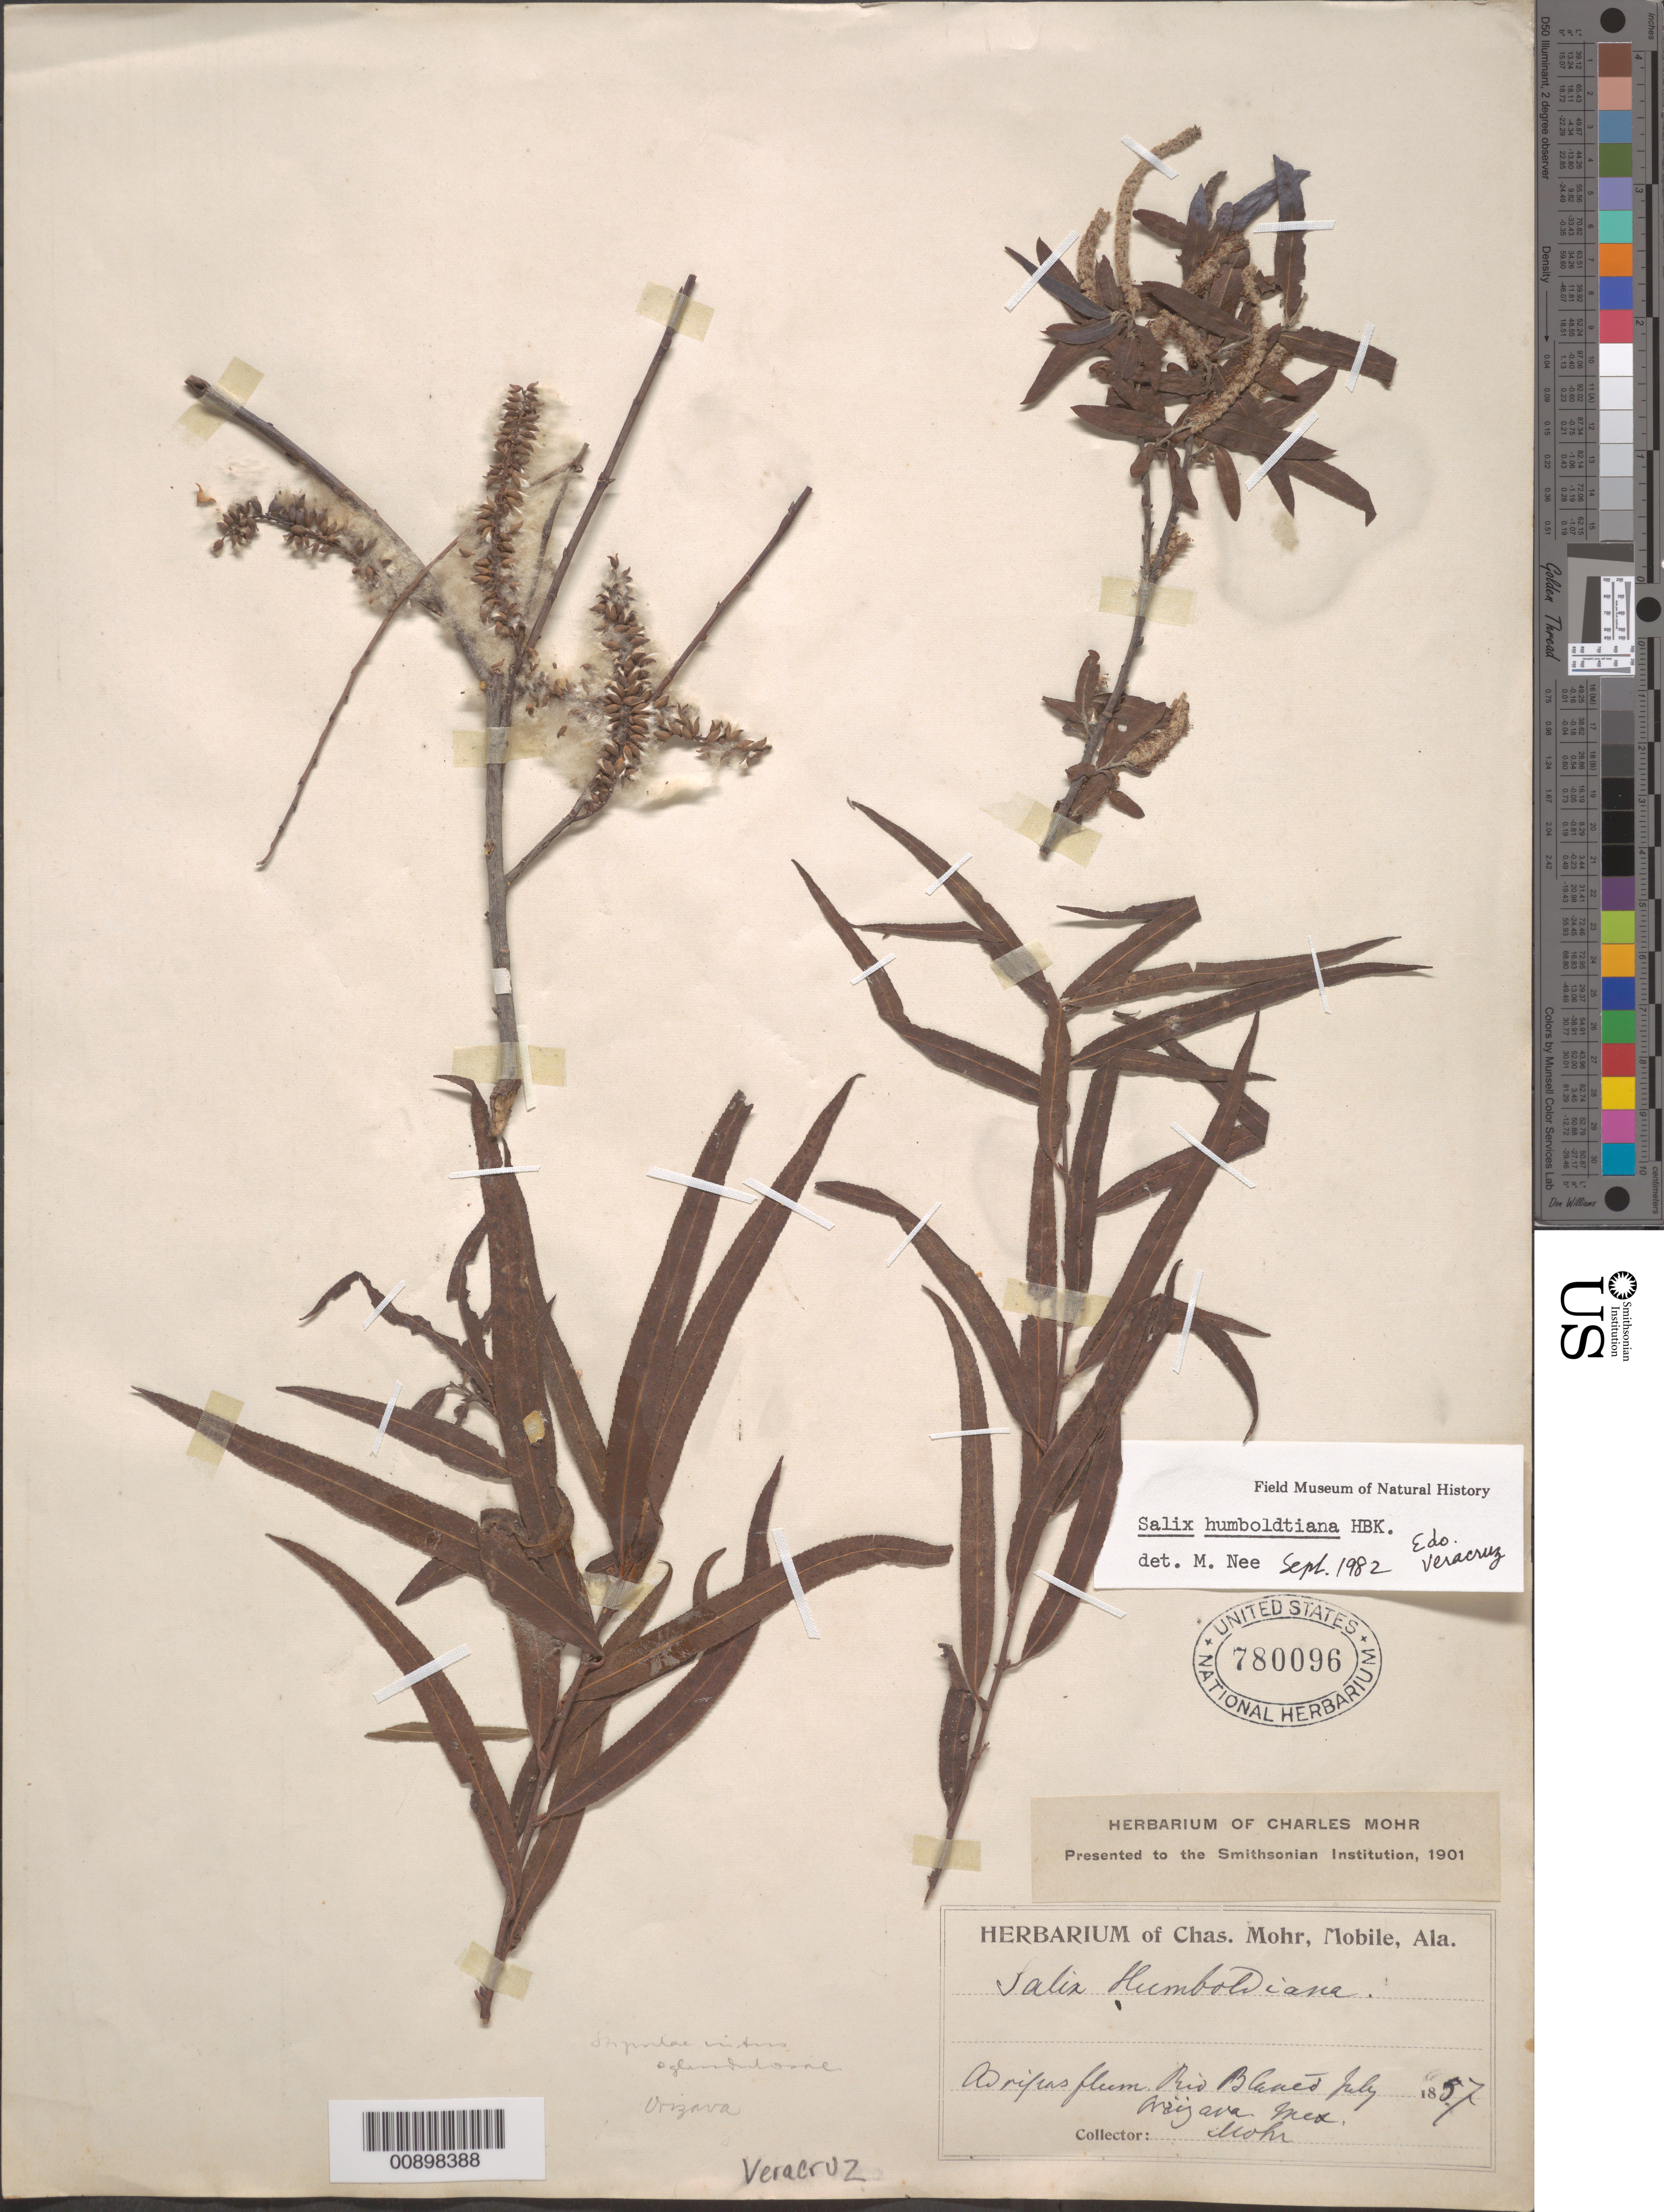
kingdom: Plantae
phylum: Tracheophyta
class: Magnoliopsida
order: Malpighiales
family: Salicaceae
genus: Salix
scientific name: Salix humboldtiana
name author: Willd.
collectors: C. T. Mohr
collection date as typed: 1857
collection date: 1857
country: Mexico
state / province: Chiapas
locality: Río Blanco, Orizava [sic], Veracruz.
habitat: Ad rifras flum (uncertain illegible).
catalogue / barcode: US 780096